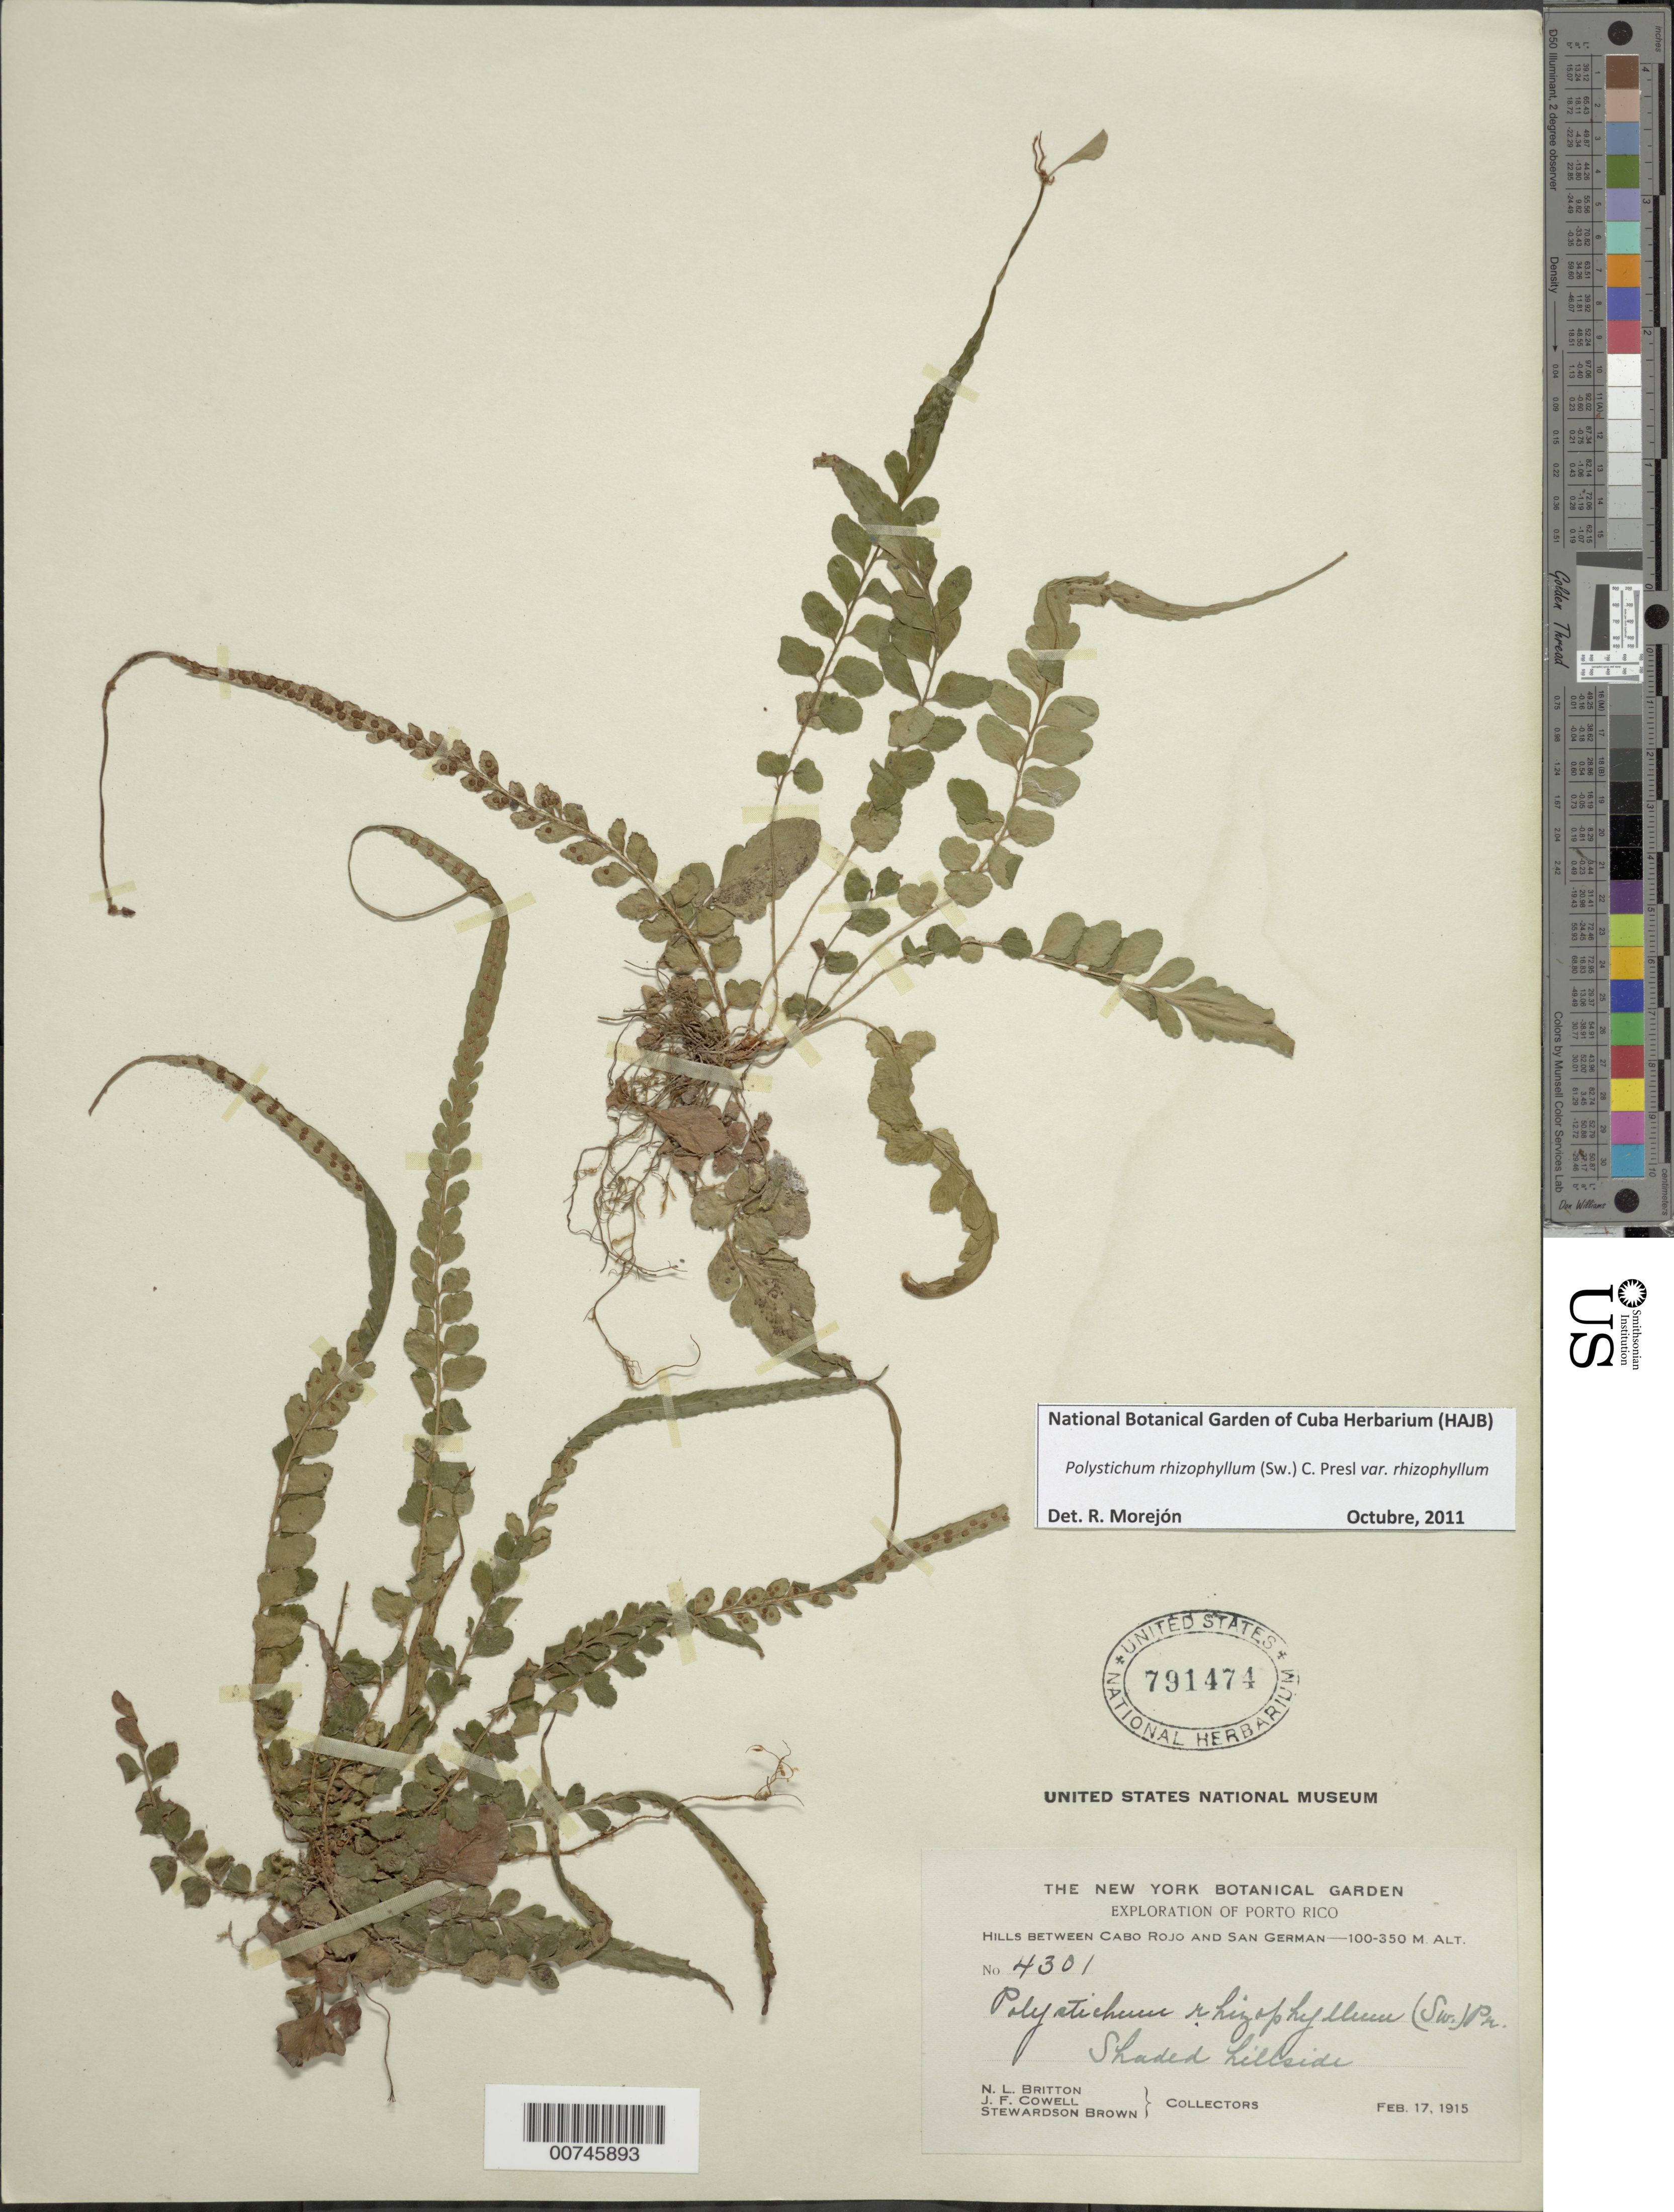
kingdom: Plantae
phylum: Tracheophyta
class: Polypodiopsida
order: Polypodiales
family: Dryopteridaceae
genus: Polystichum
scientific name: Polystichum rhizophyllum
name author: (Sw.) C. Presl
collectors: N. Britton, J. F. Cowell & S. Brown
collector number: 4301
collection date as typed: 17 Feb 1915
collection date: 1915-02-17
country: Puerto Rico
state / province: Cabo Rojo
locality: Hills between Cabo Rojo and San German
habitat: Shaded hillside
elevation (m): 100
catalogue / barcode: US 791474